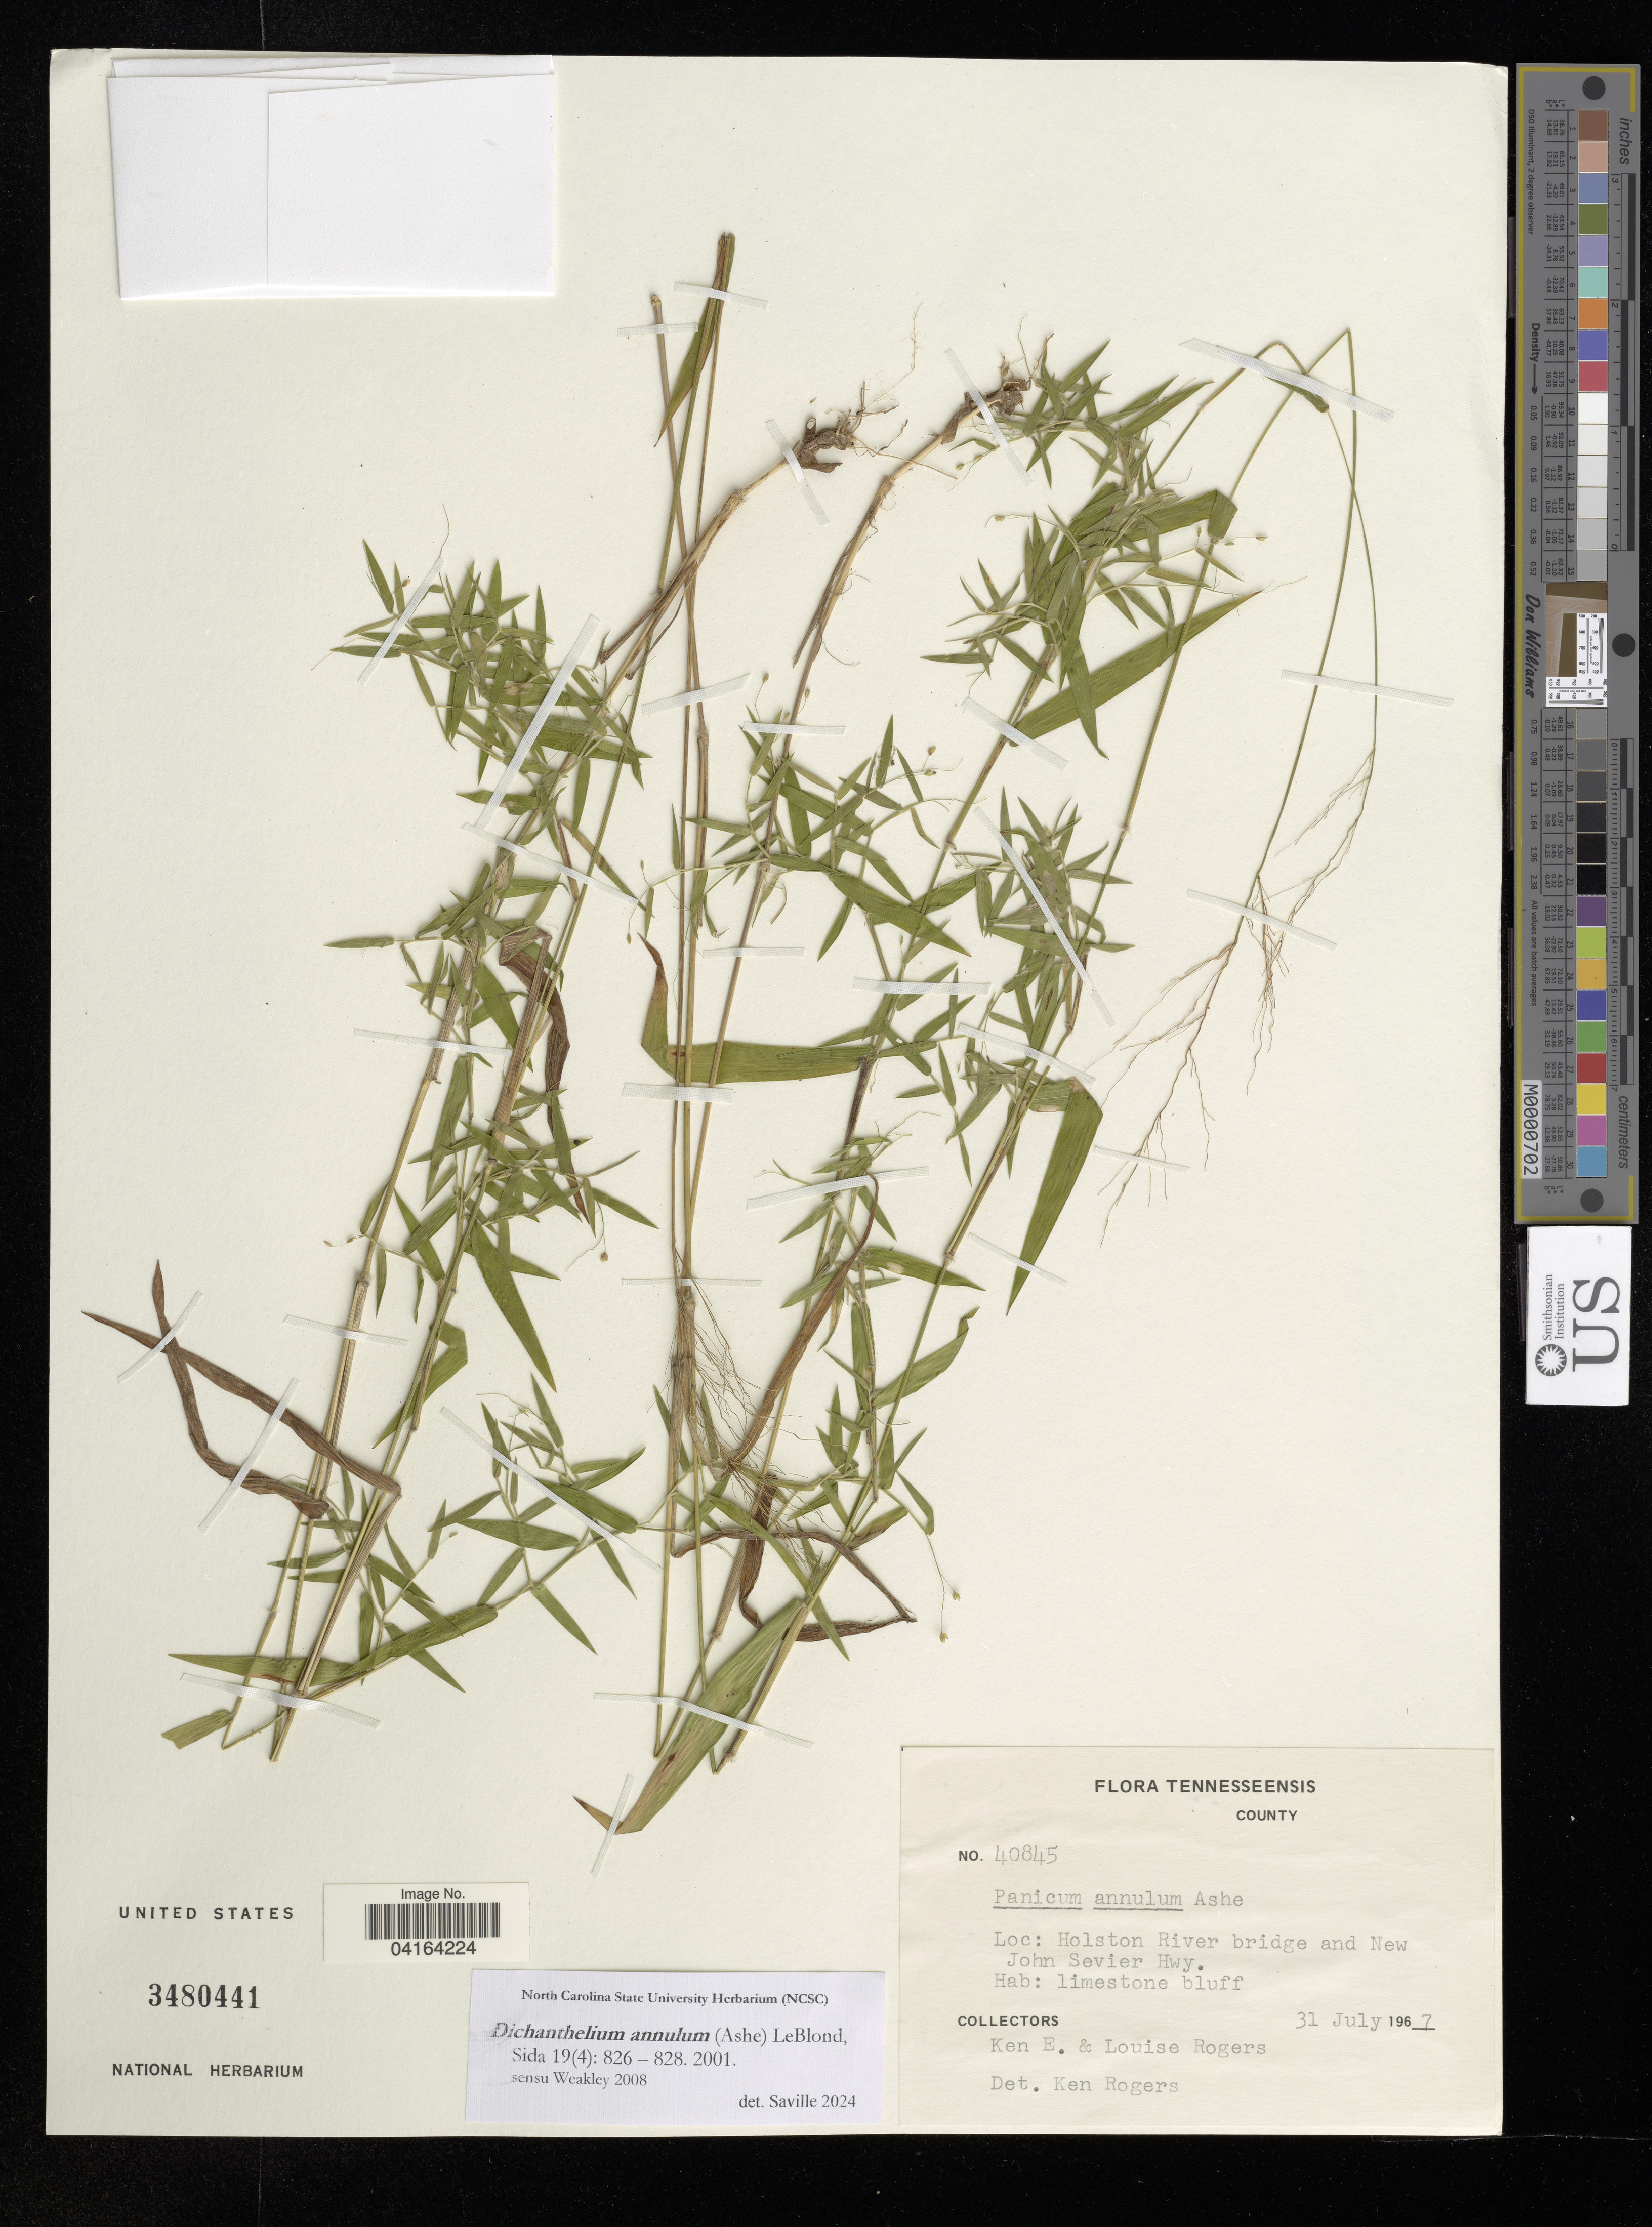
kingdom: Plantae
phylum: Tracheophyta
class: Liliopsida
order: Poales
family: Poaceae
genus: Dichanthelium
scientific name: Dichanthelium annulum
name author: (Ashe) LeBlond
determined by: Saville, A. C., (NCSC), North Carolina State University (UNITED STATES)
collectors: K. Rogers & L. Rogers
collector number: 40845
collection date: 1967-07-31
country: United States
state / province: Tennessee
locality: Holston River bridge and New John Sevier Hwy.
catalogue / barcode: US 3480441